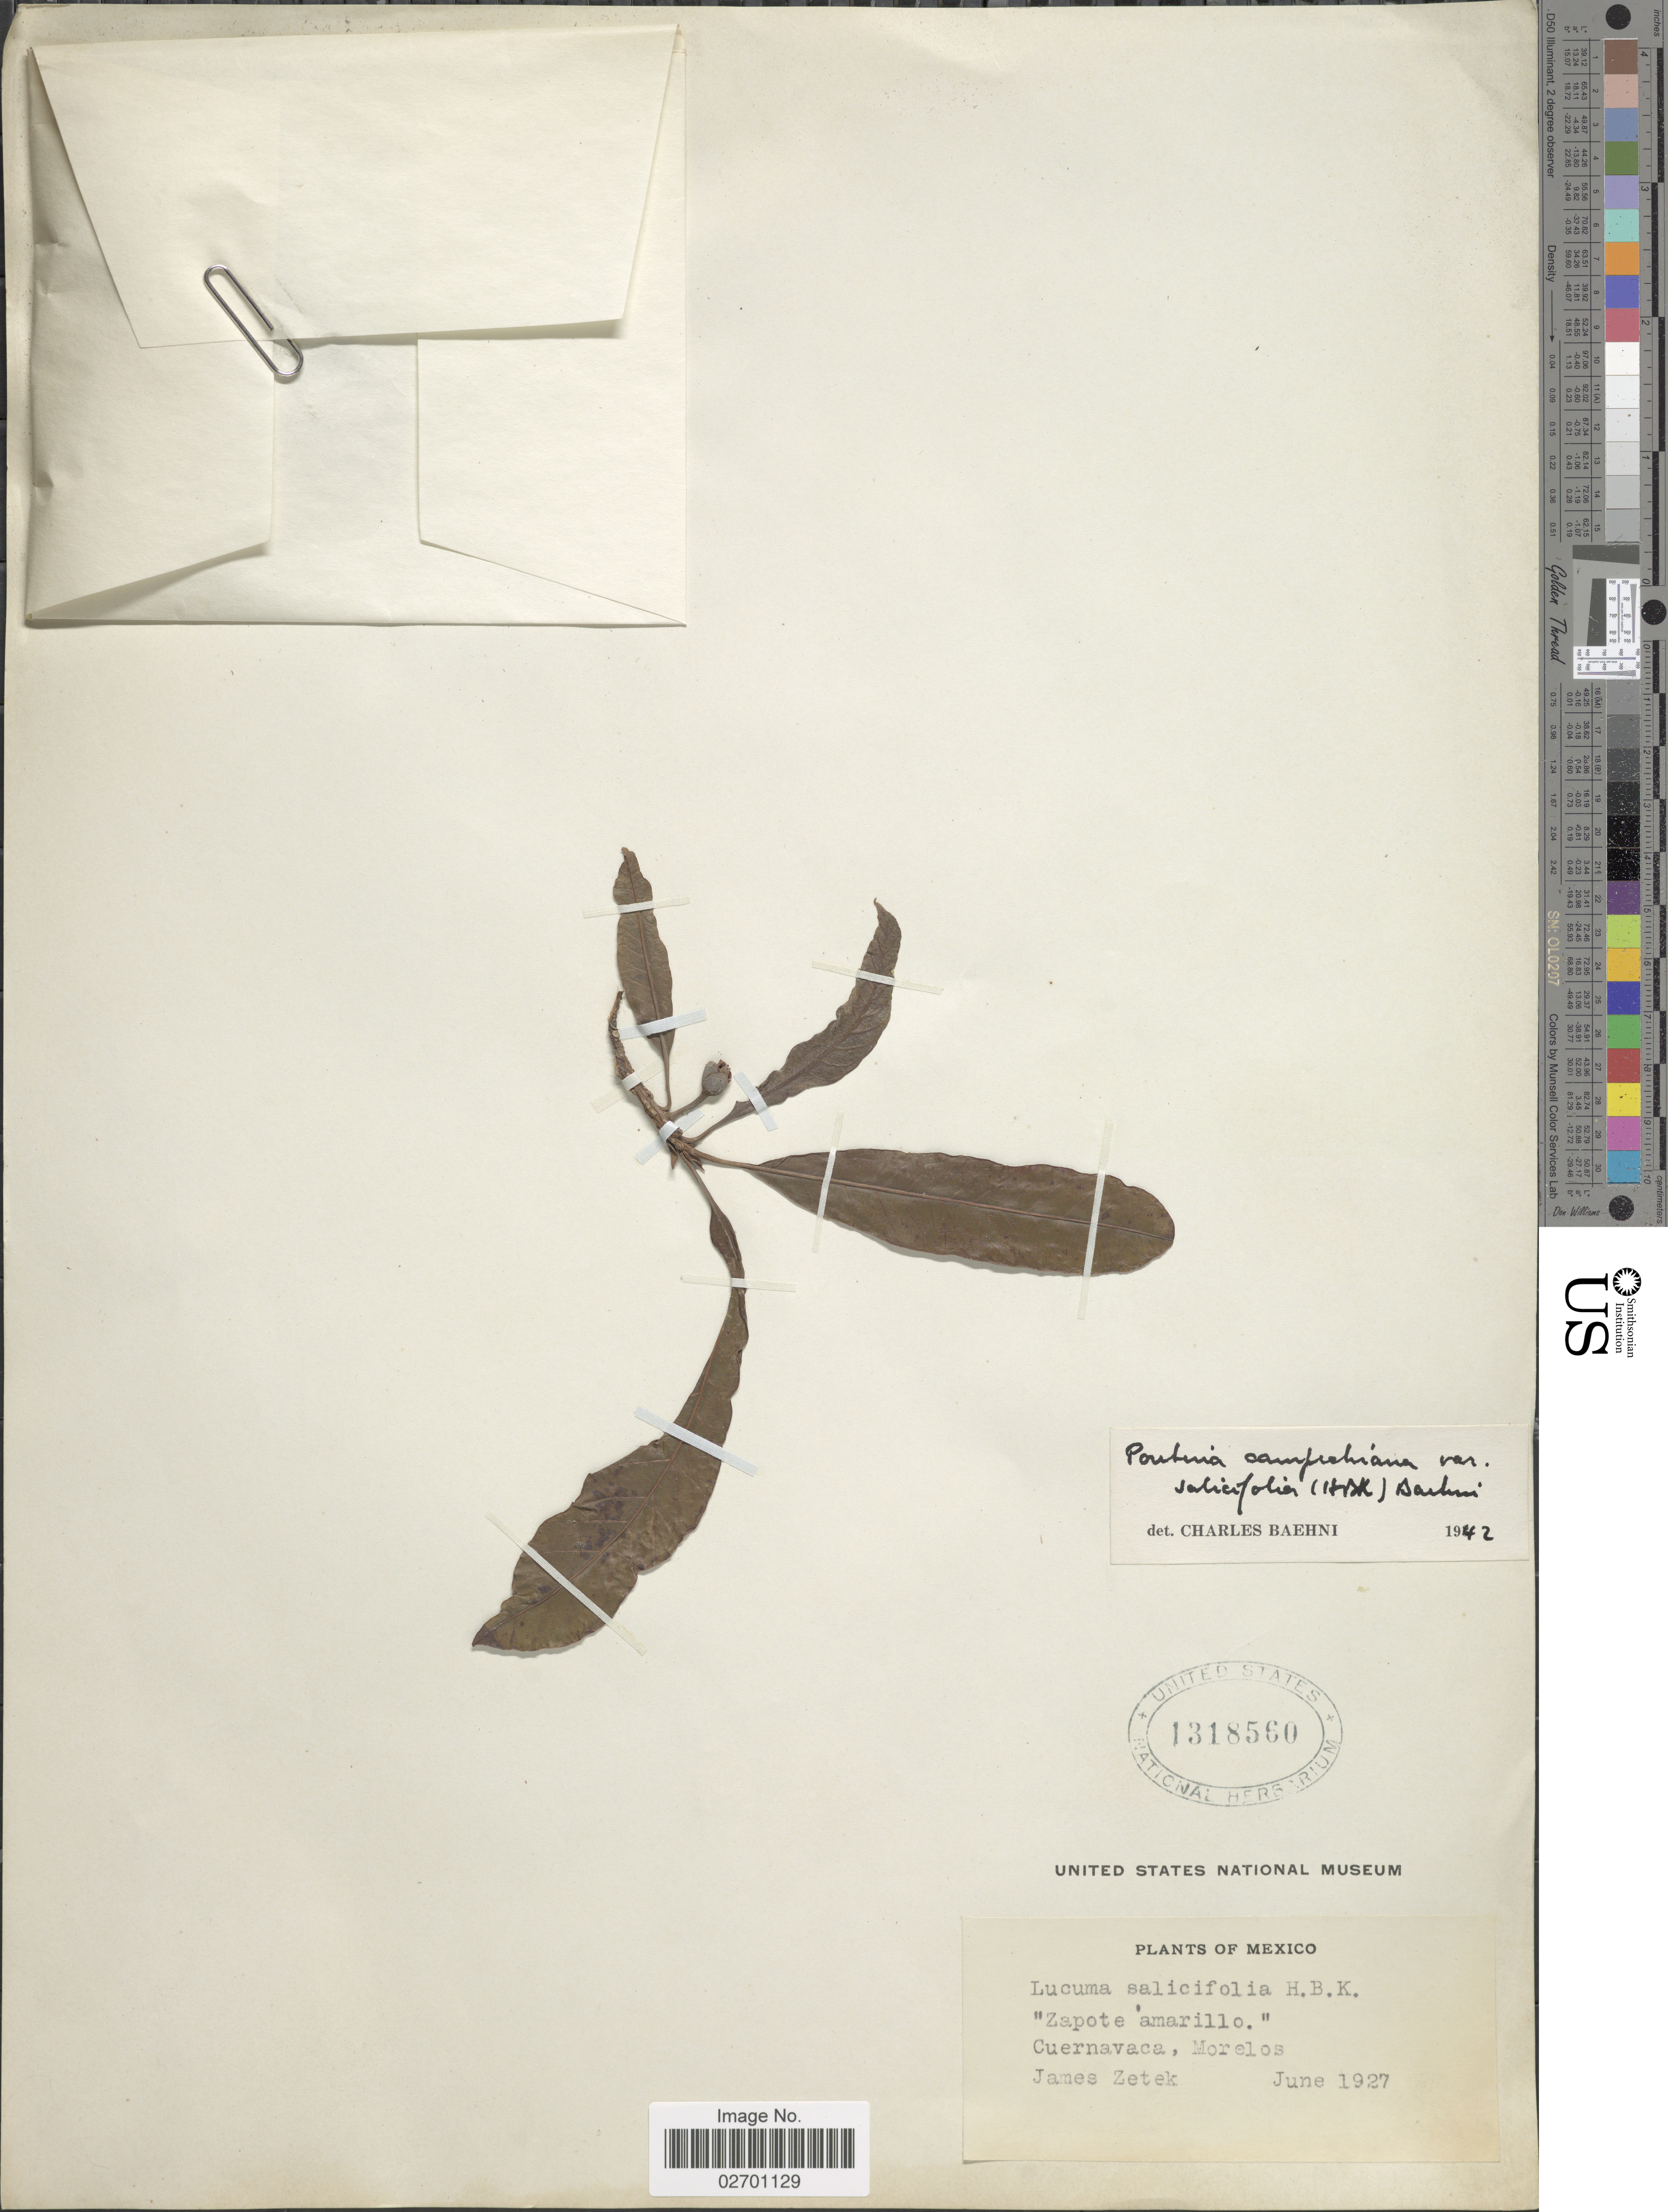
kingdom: Plantae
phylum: Tracheophyta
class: Magnoliopsida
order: Ericales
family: Sapotaceae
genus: Pouteria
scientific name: Pouteria campechiana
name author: (Kunth) Baehni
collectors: J. Zetek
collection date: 1927-06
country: Mexico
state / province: Morelos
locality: Cuernavaca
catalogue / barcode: US 1318560